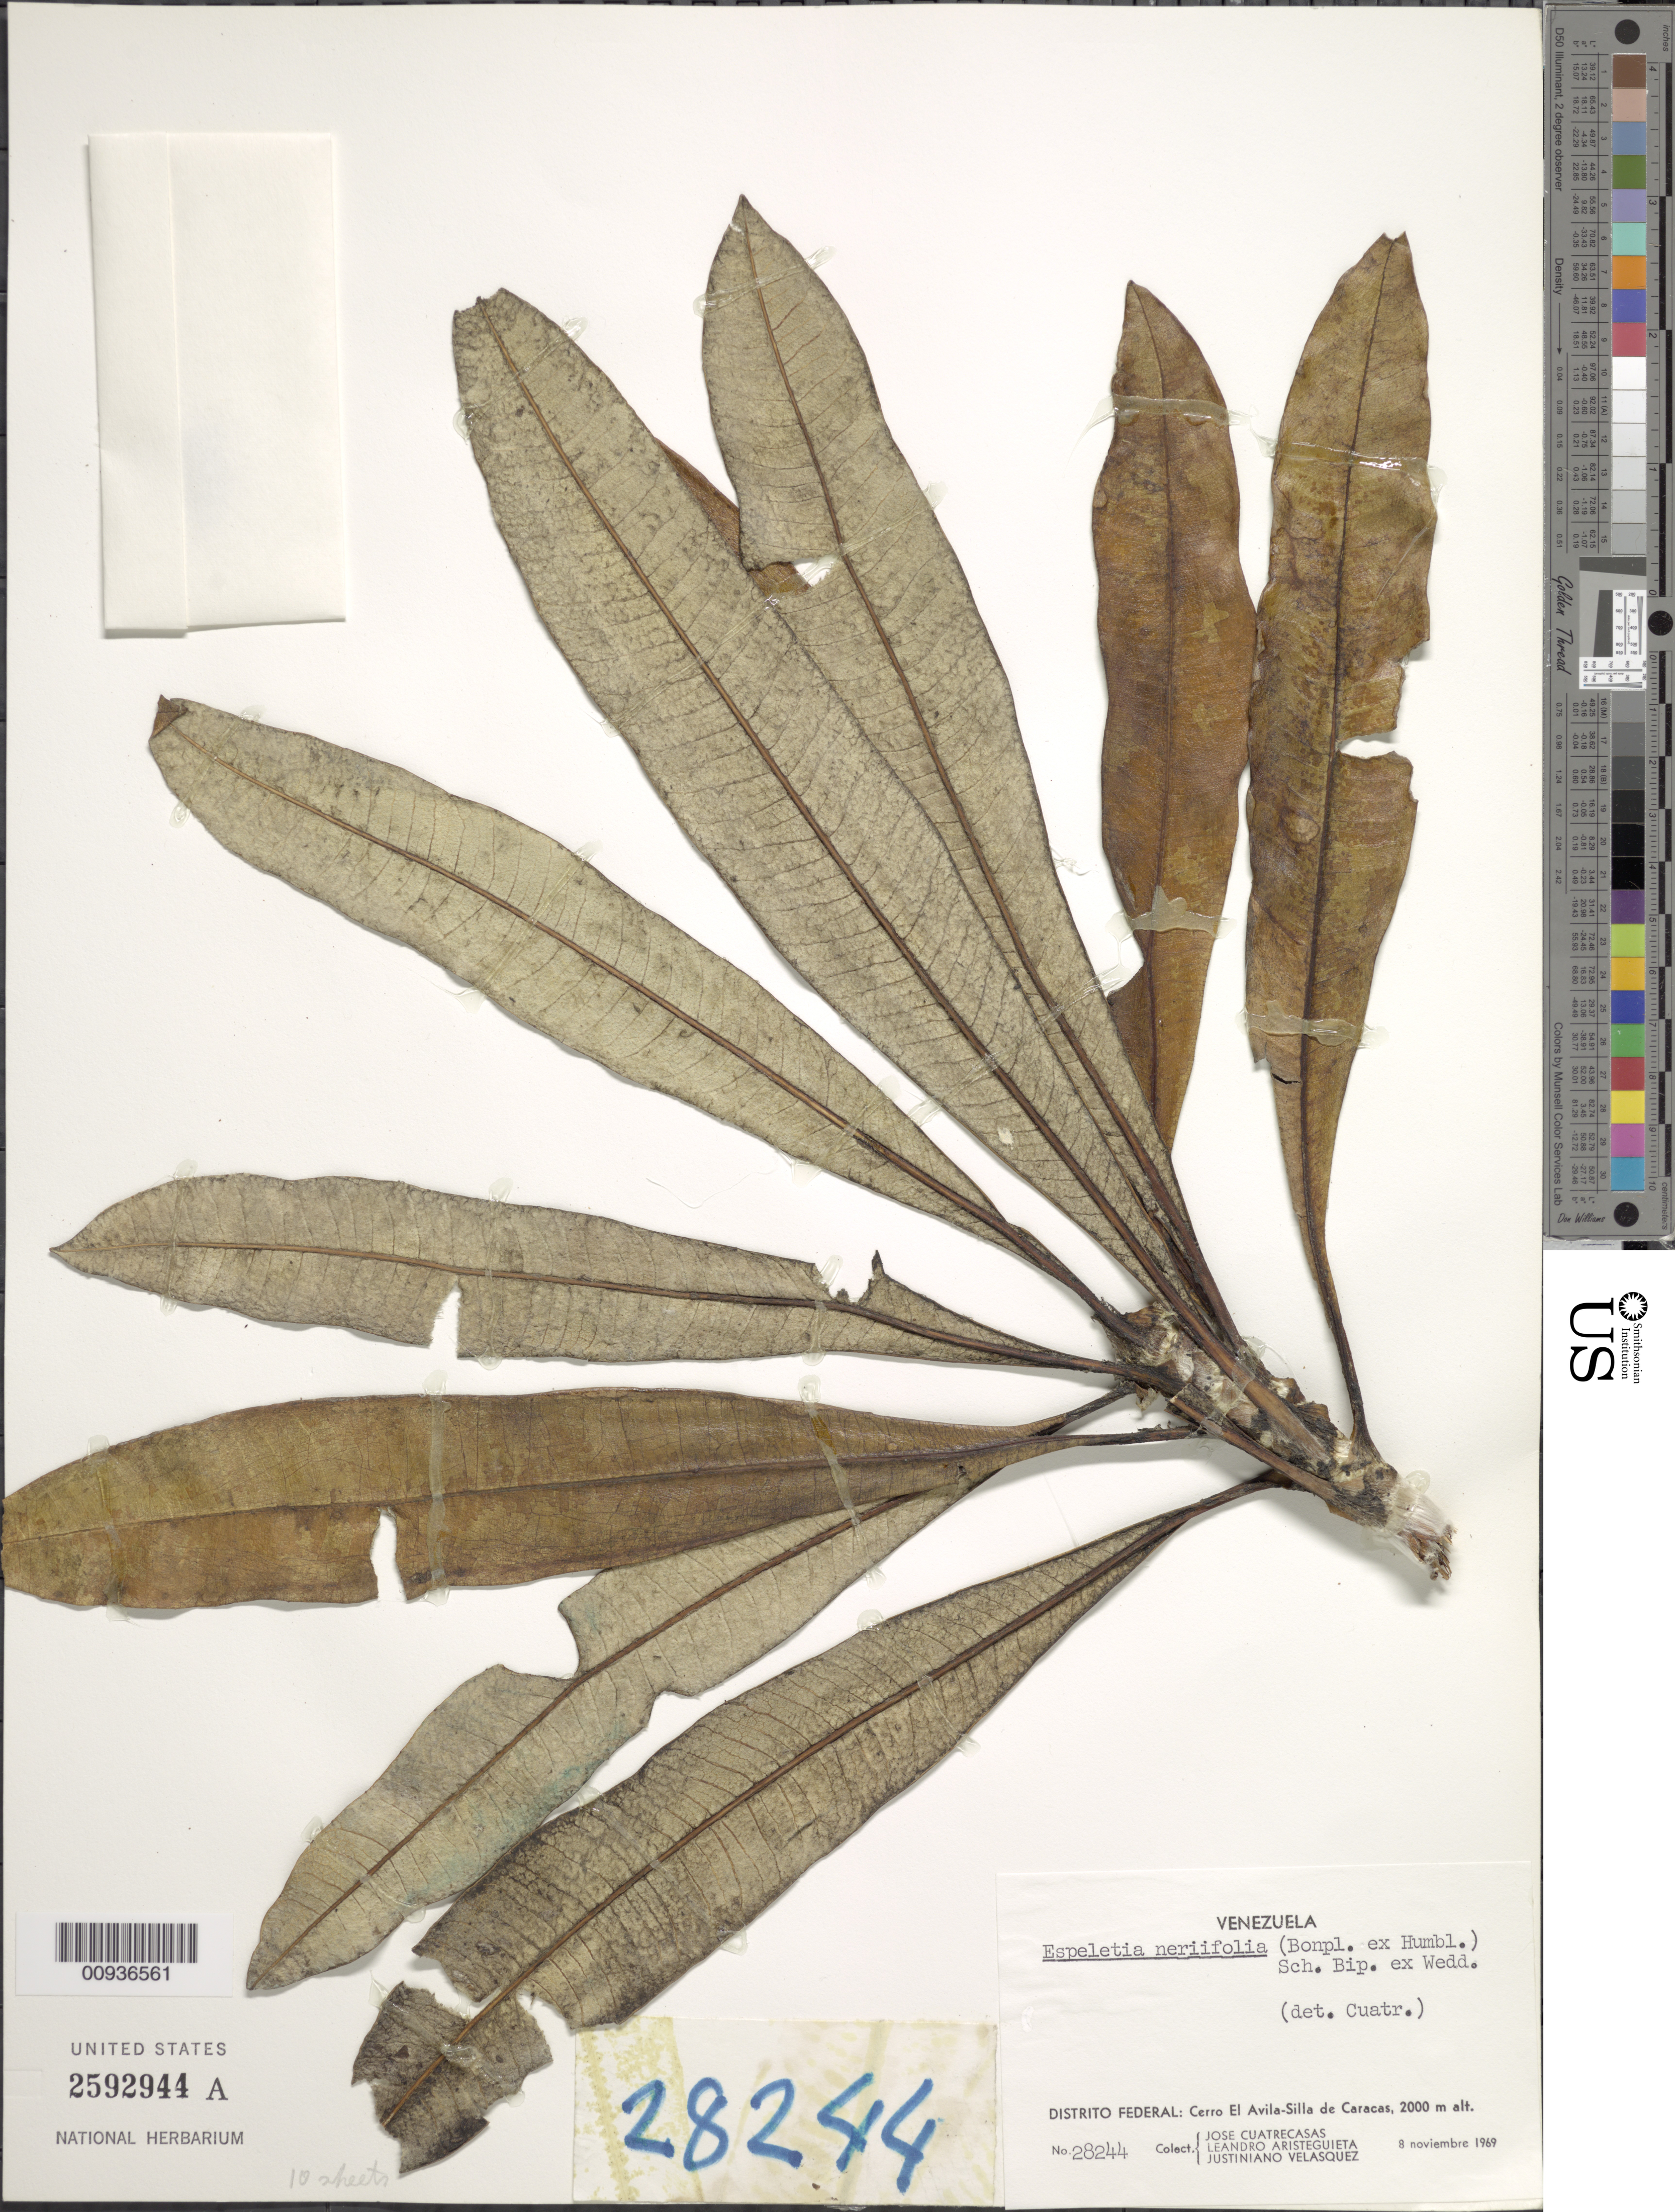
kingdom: Plantae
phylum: Tracheophyta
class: Magnoliopsida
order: Asterales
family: Asteraceae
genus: Libanothamnus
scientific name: Libanothamnus neriifolius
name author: (Sch. Bip. ex Wedd.) Ernst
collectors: J. Cuatrecasas, L. Aristeguieta & J. Velasquez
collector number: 28244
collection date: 1969-11-08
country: Venezuela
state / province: Miranda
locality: Distrito Federal, Cerro El Avila-Silla de Caracas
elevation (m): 2000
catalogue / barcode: US 2592944A